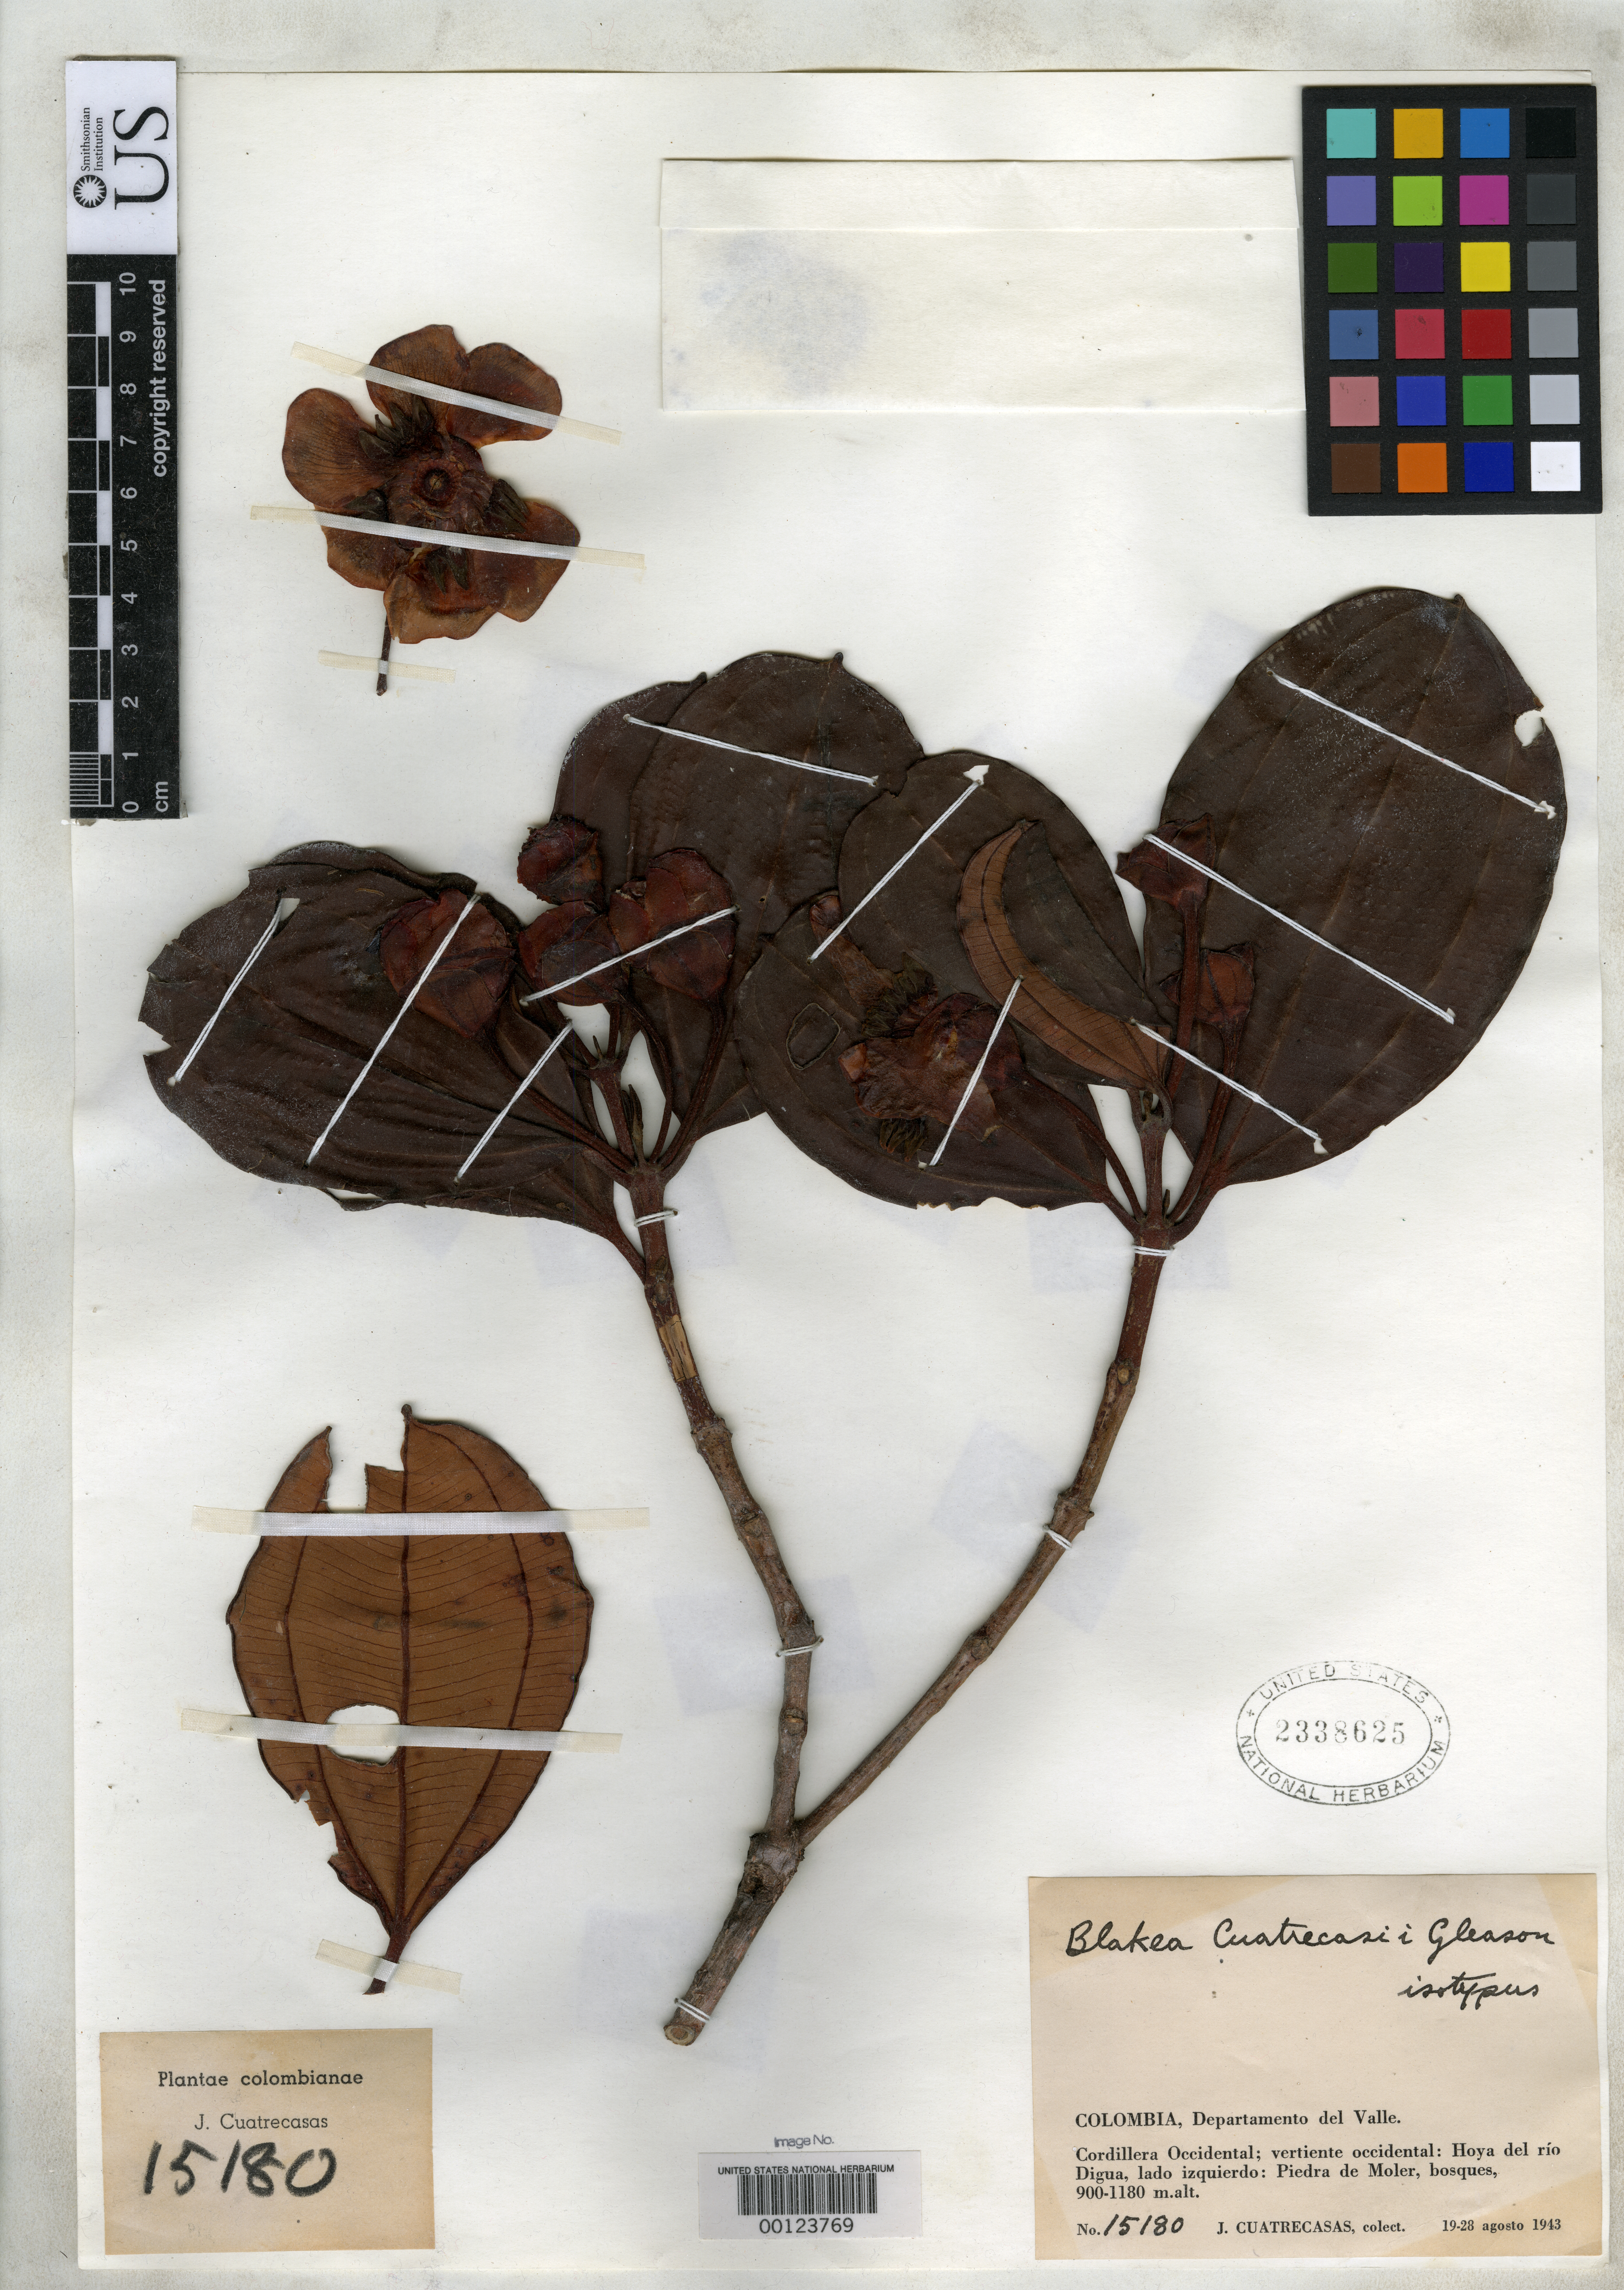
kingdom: Plantae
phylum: Tracheophyta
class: Magnoliopsida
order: Myrtales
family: Melastomataceae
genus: Blakea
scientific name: Blakea cuatrecasii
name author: Gleason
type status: Isotype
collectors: J. Cuatrecasas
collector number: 15180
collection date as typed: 19 Aug 1943 to 28 Aug 1943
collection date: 1943-08-19/1943-08-28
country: Colombia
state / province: Valle del Cauca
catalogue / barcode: US 2338625